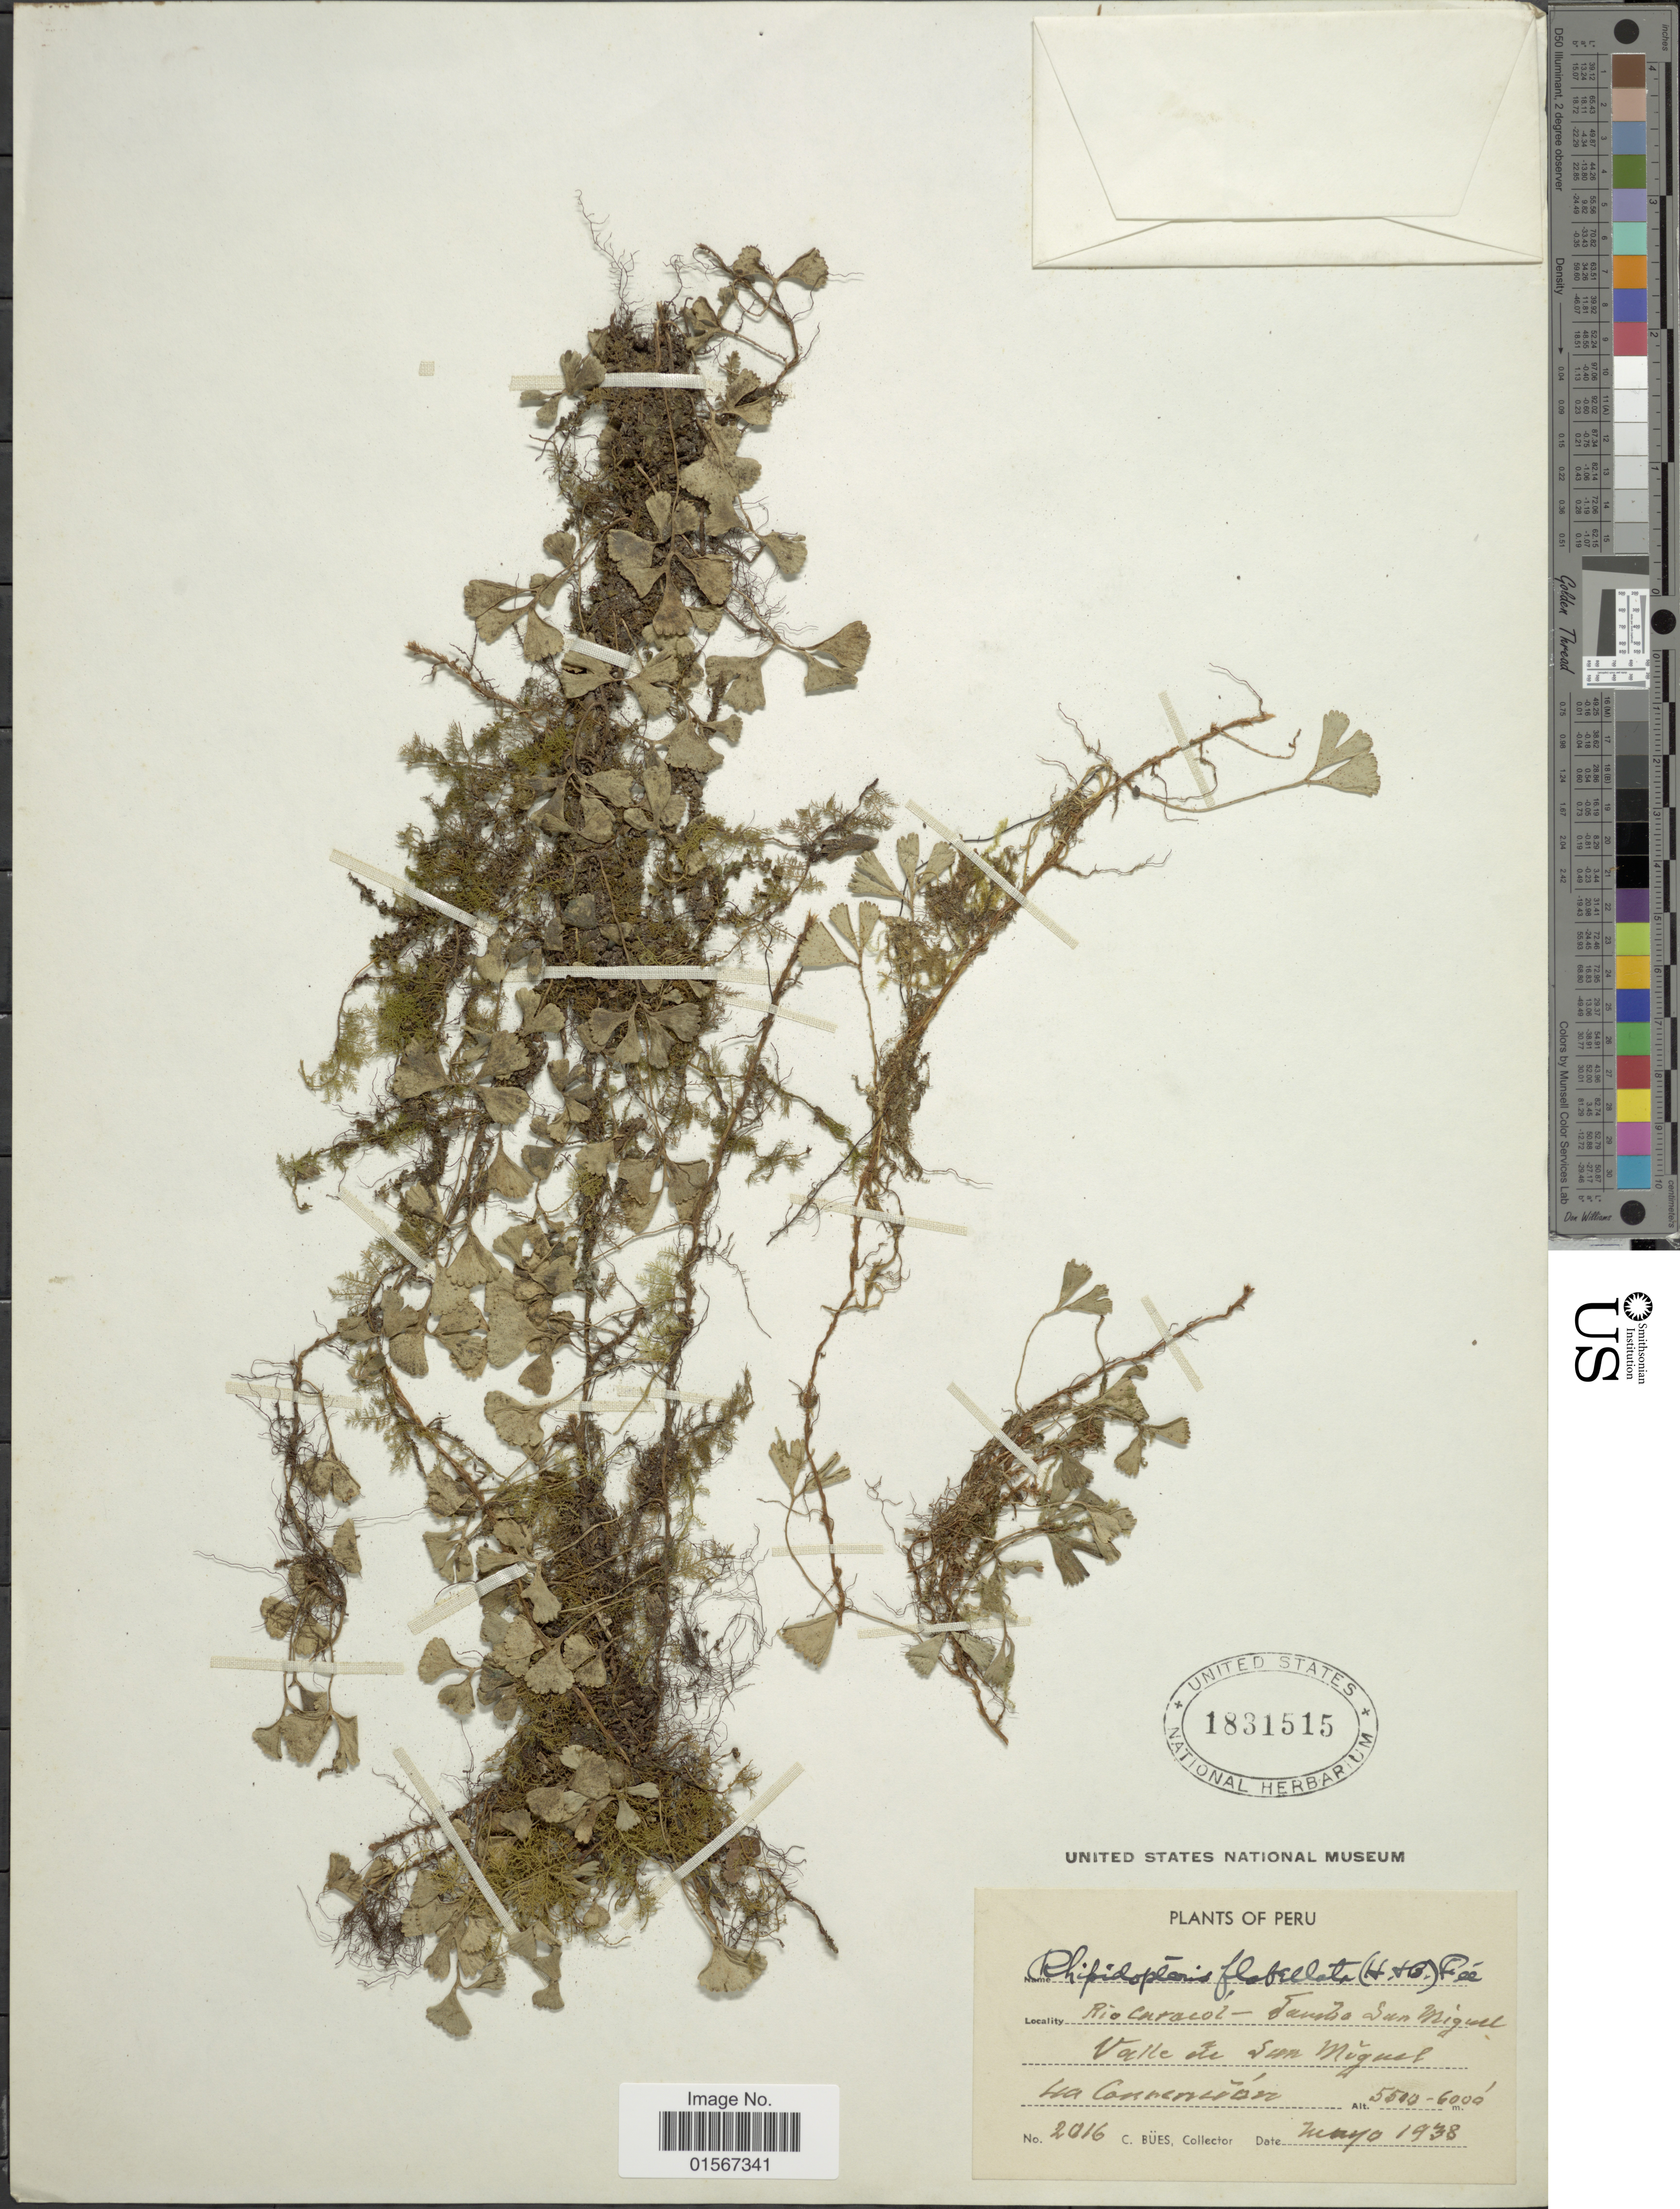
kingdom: Plantae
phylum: Tracheophyta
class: Polypodiopsida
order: Polypodiales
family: Dryopteridaceae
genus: Elaphoglossum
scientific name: Elaphoglossum peltatum f. flabellatum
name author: (Humb. & Bonpl. ex Willd.) Mickel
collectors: C. Bues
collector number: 2016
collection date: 1938-05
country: Peru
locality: Peru, Rio Caracol- Tambo San Miguel, Valle de San Miguel, La Convención.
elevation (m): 1676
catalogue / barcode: US 1831515